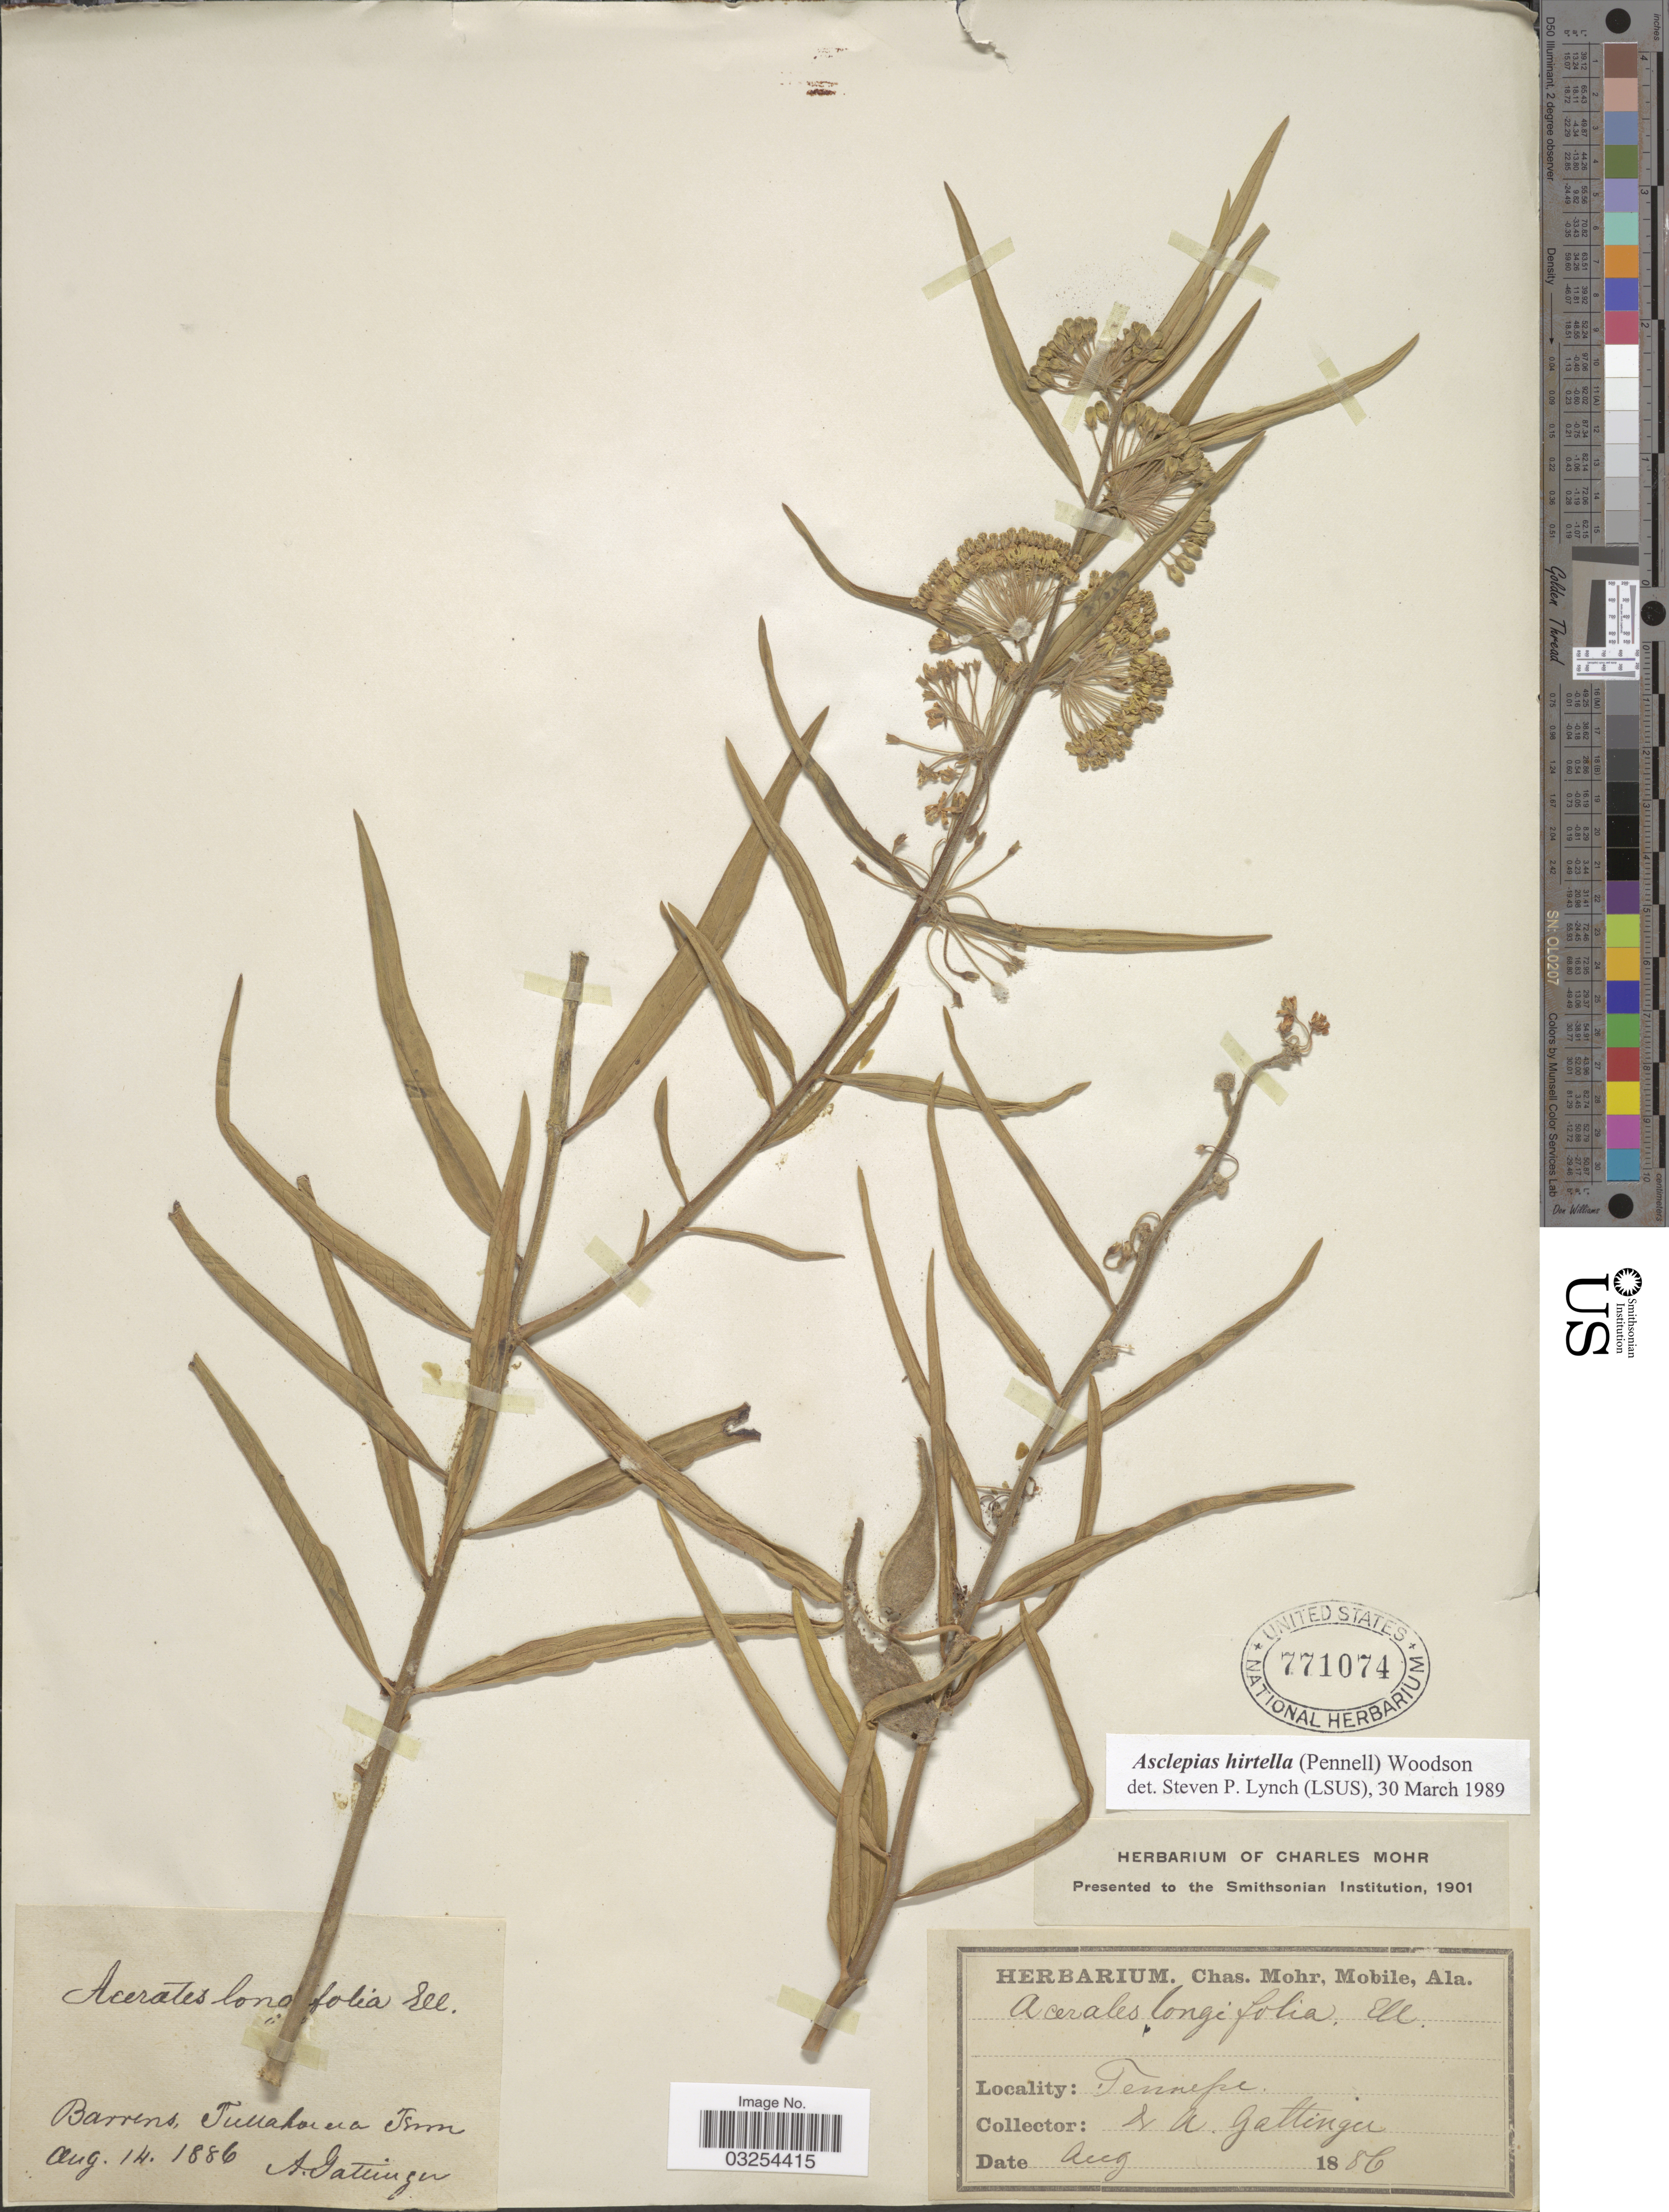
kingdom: Plantae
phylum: Tracheophyta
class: Magnoliopsida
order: Gentianales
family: Apocynaceae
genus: Asclepias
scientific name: Asclepias hirtella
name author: (Pennell) Woodson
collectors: A. Gattinger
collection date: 1886-08-14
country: United States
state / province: Tennessee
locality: Barrens, Tullahoma Tenn.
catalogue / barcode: US 771074